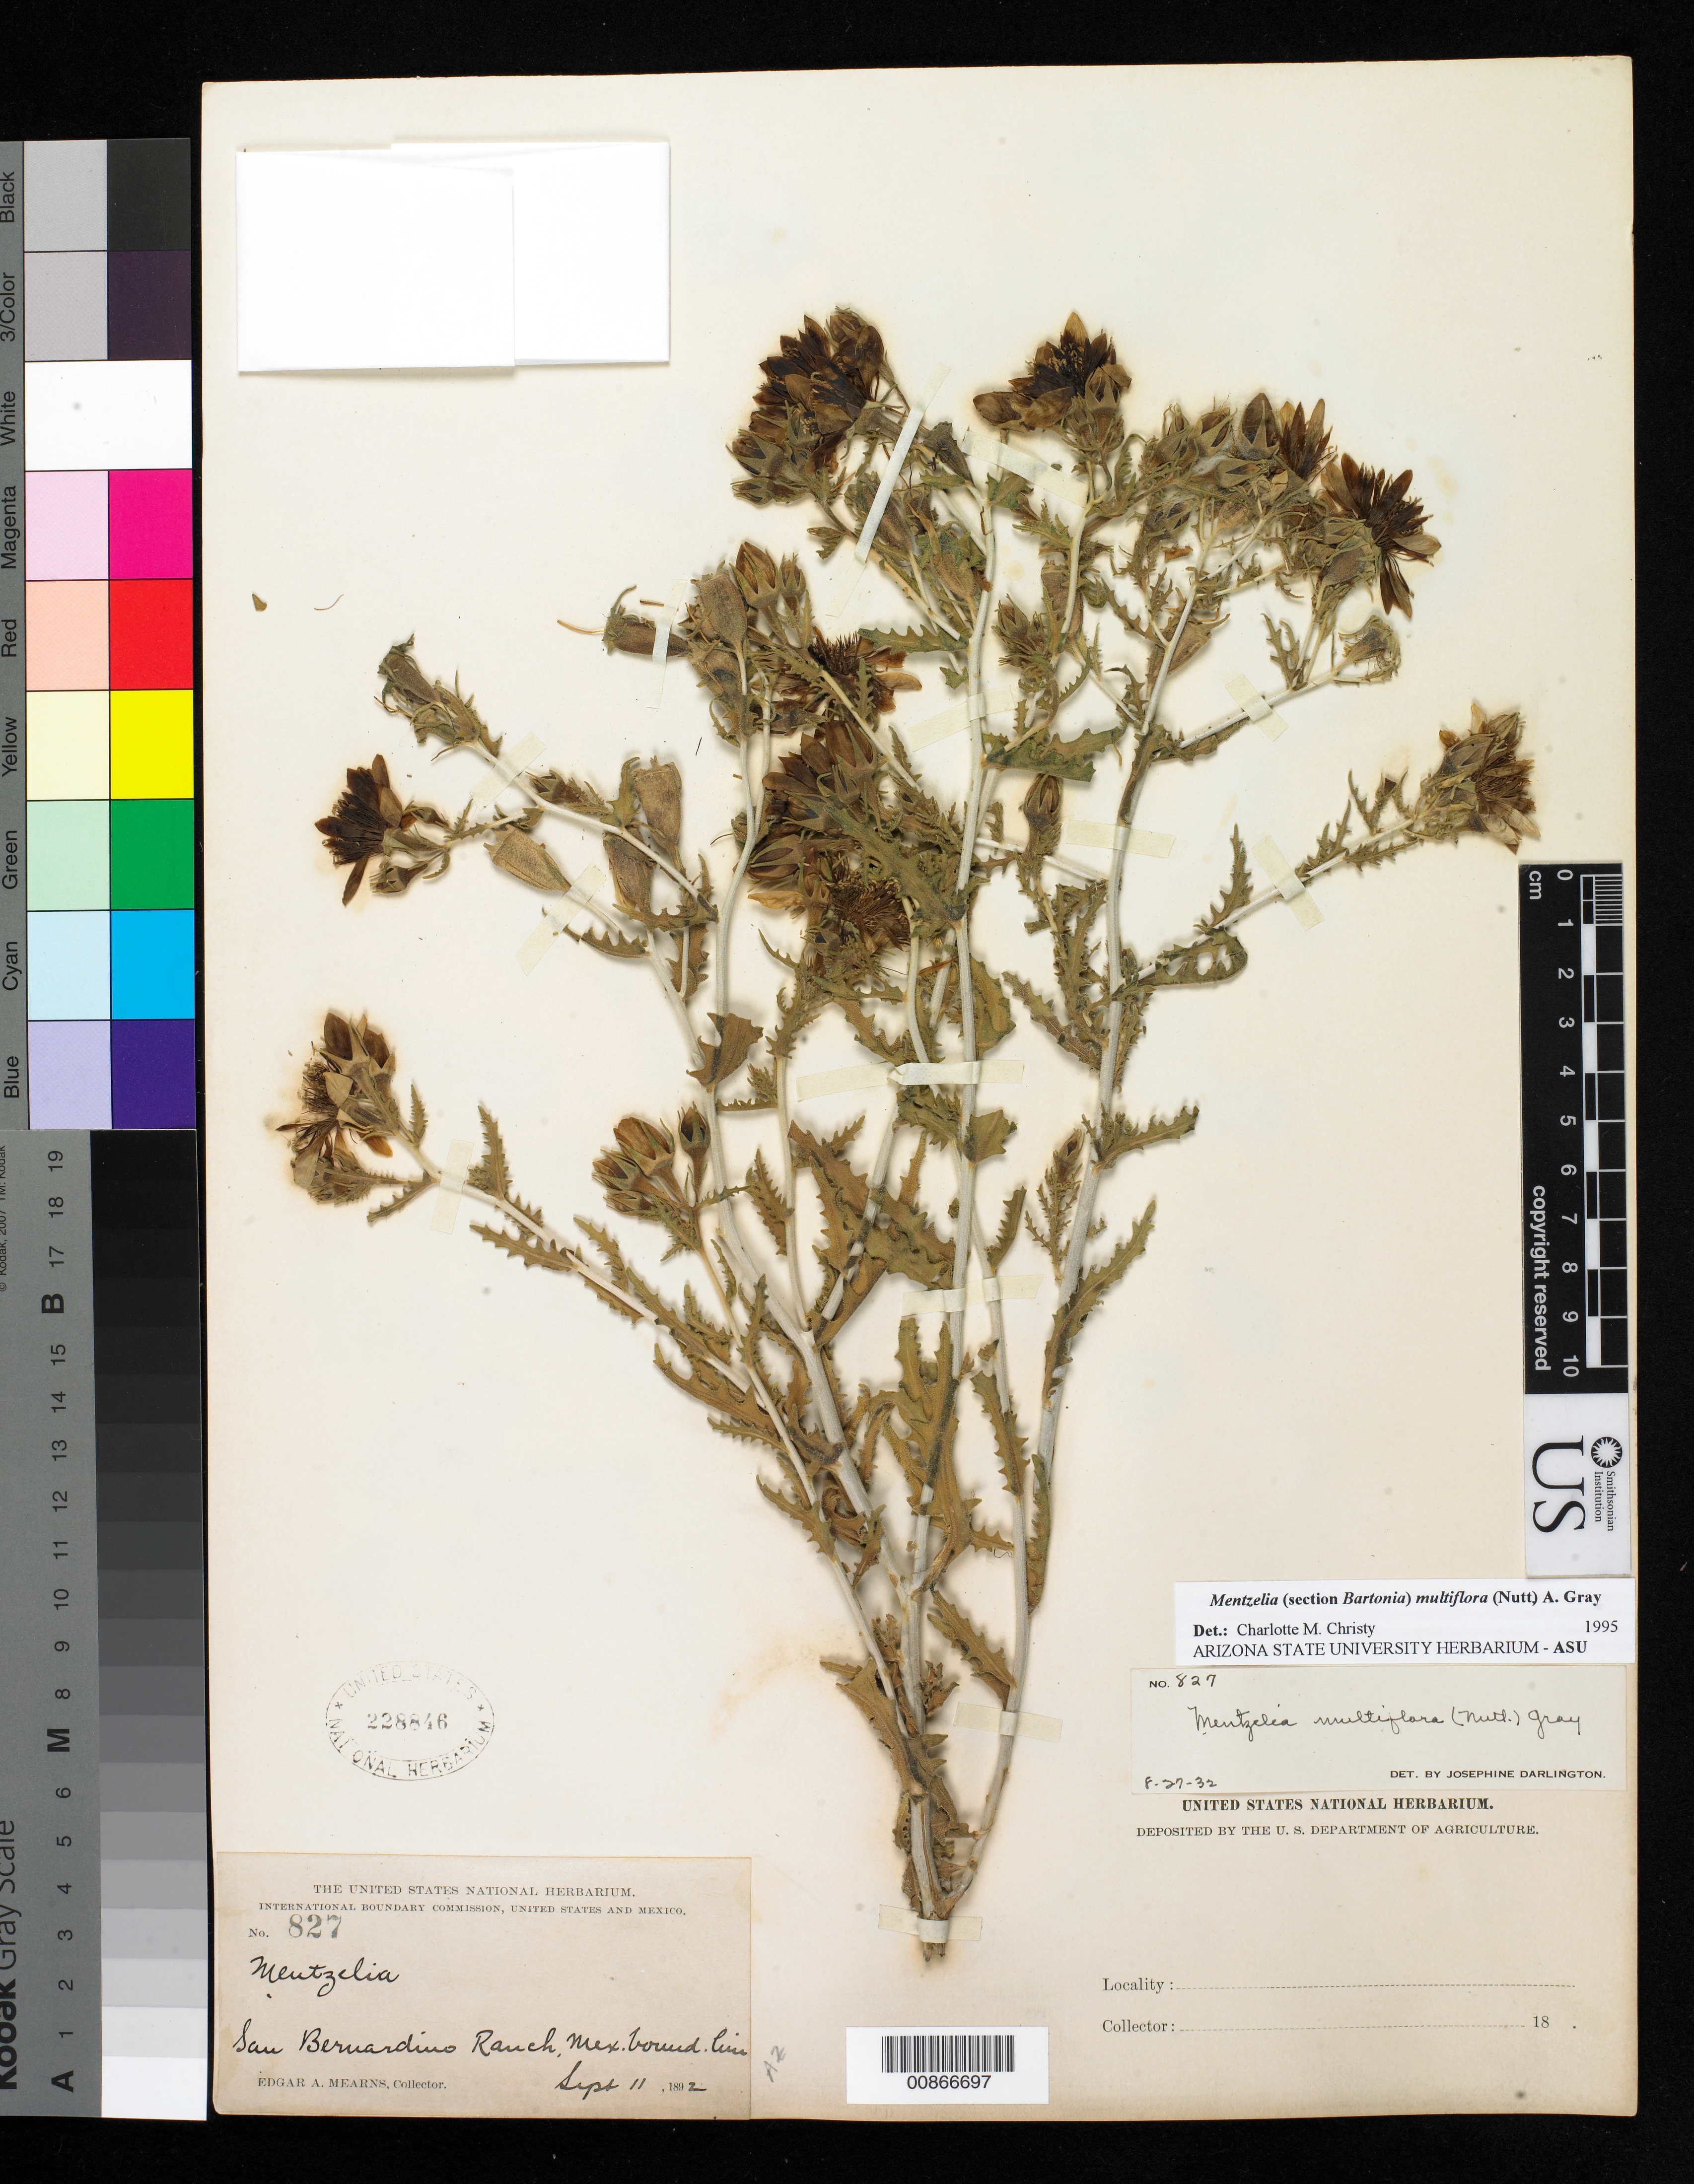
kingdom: Plantae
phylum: Tracheophyta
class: Magnoliopsida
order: Cornales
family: Loasaceae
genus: Mentzelia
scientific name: Mentzelia multiflora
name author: (Nutt.) A. Gray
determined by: Christy, C. M.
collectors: E. A. Mearns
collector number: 827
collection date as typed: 11 Sep 1892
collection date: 1892-09-11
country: United States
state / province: Arizona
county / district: Cochise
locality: San Bernardino Ranch, Mexican Boundary Line.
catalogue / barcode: US 228846